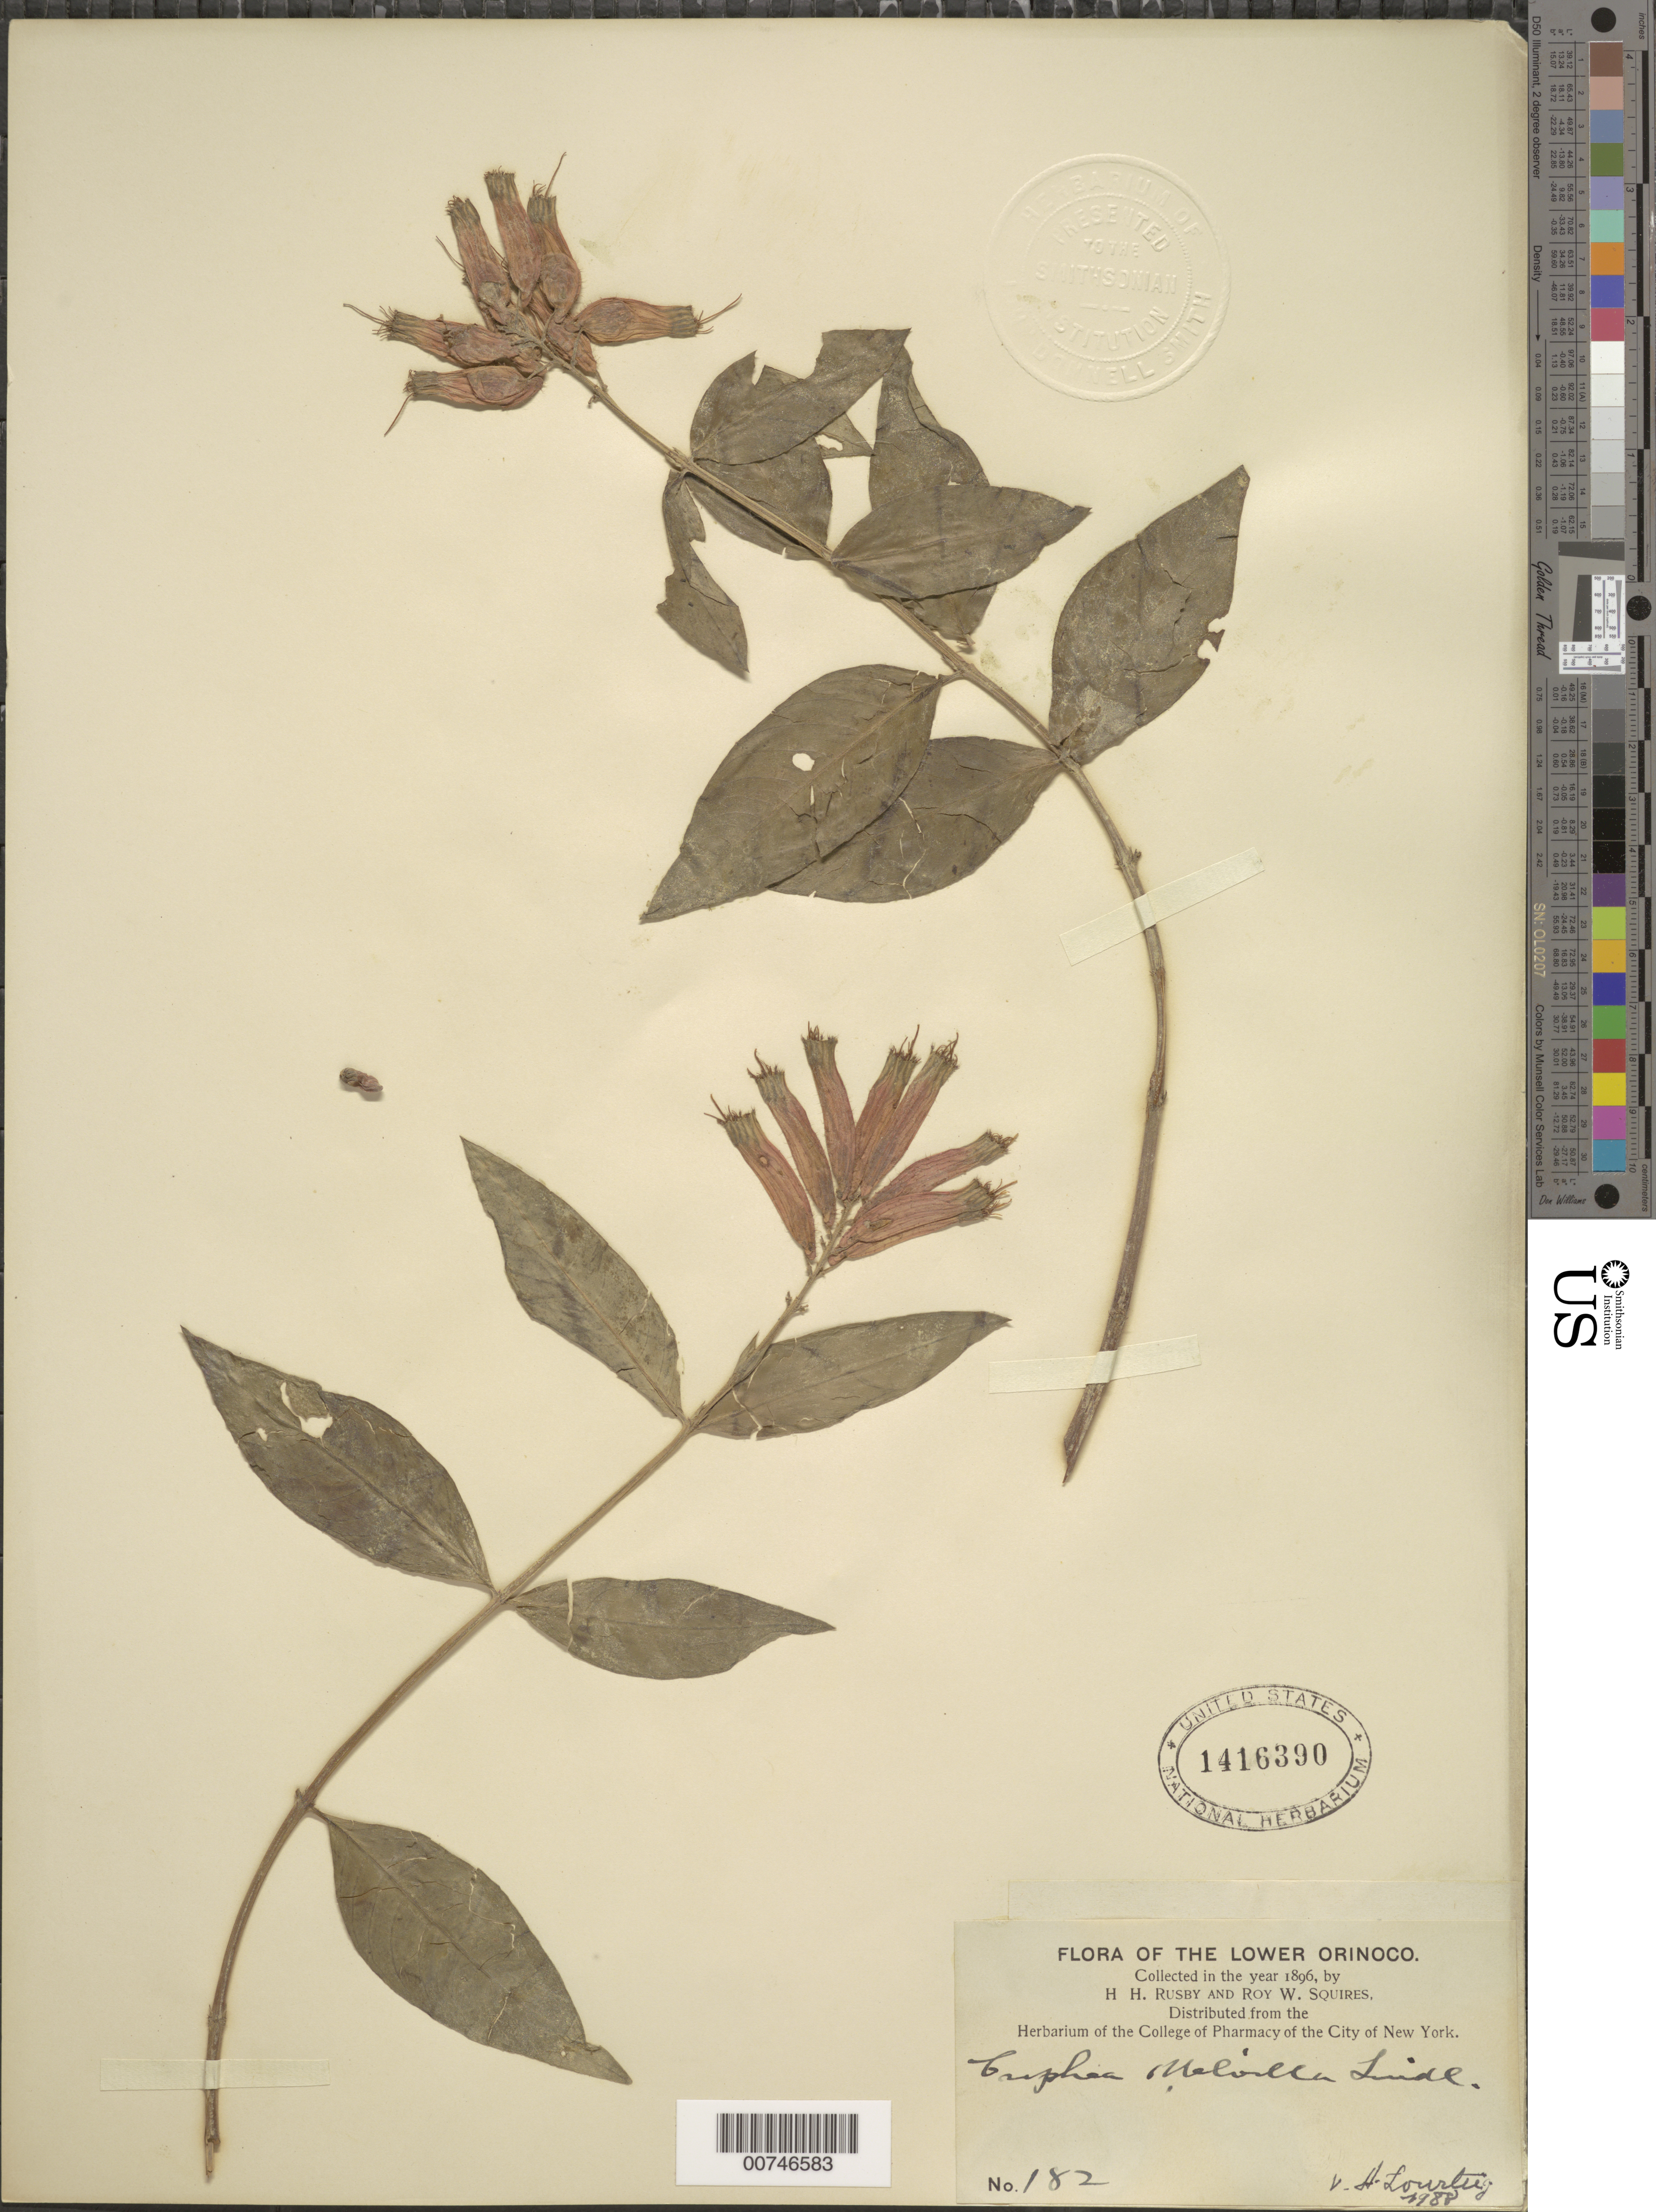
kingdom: Plantae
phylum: Tracheophyta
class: Magnoliopsida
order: Myrtales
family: Lythraceae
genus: Cuphea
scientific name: Cuphea melvilla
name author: Lindl.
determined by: Lourteig, A.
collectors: H. H. Rusby & R. Squires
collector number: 182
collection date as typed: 1896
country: Venezuela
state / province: Delta Amacuro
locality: Lower Orinoco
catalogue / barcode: US 1416390